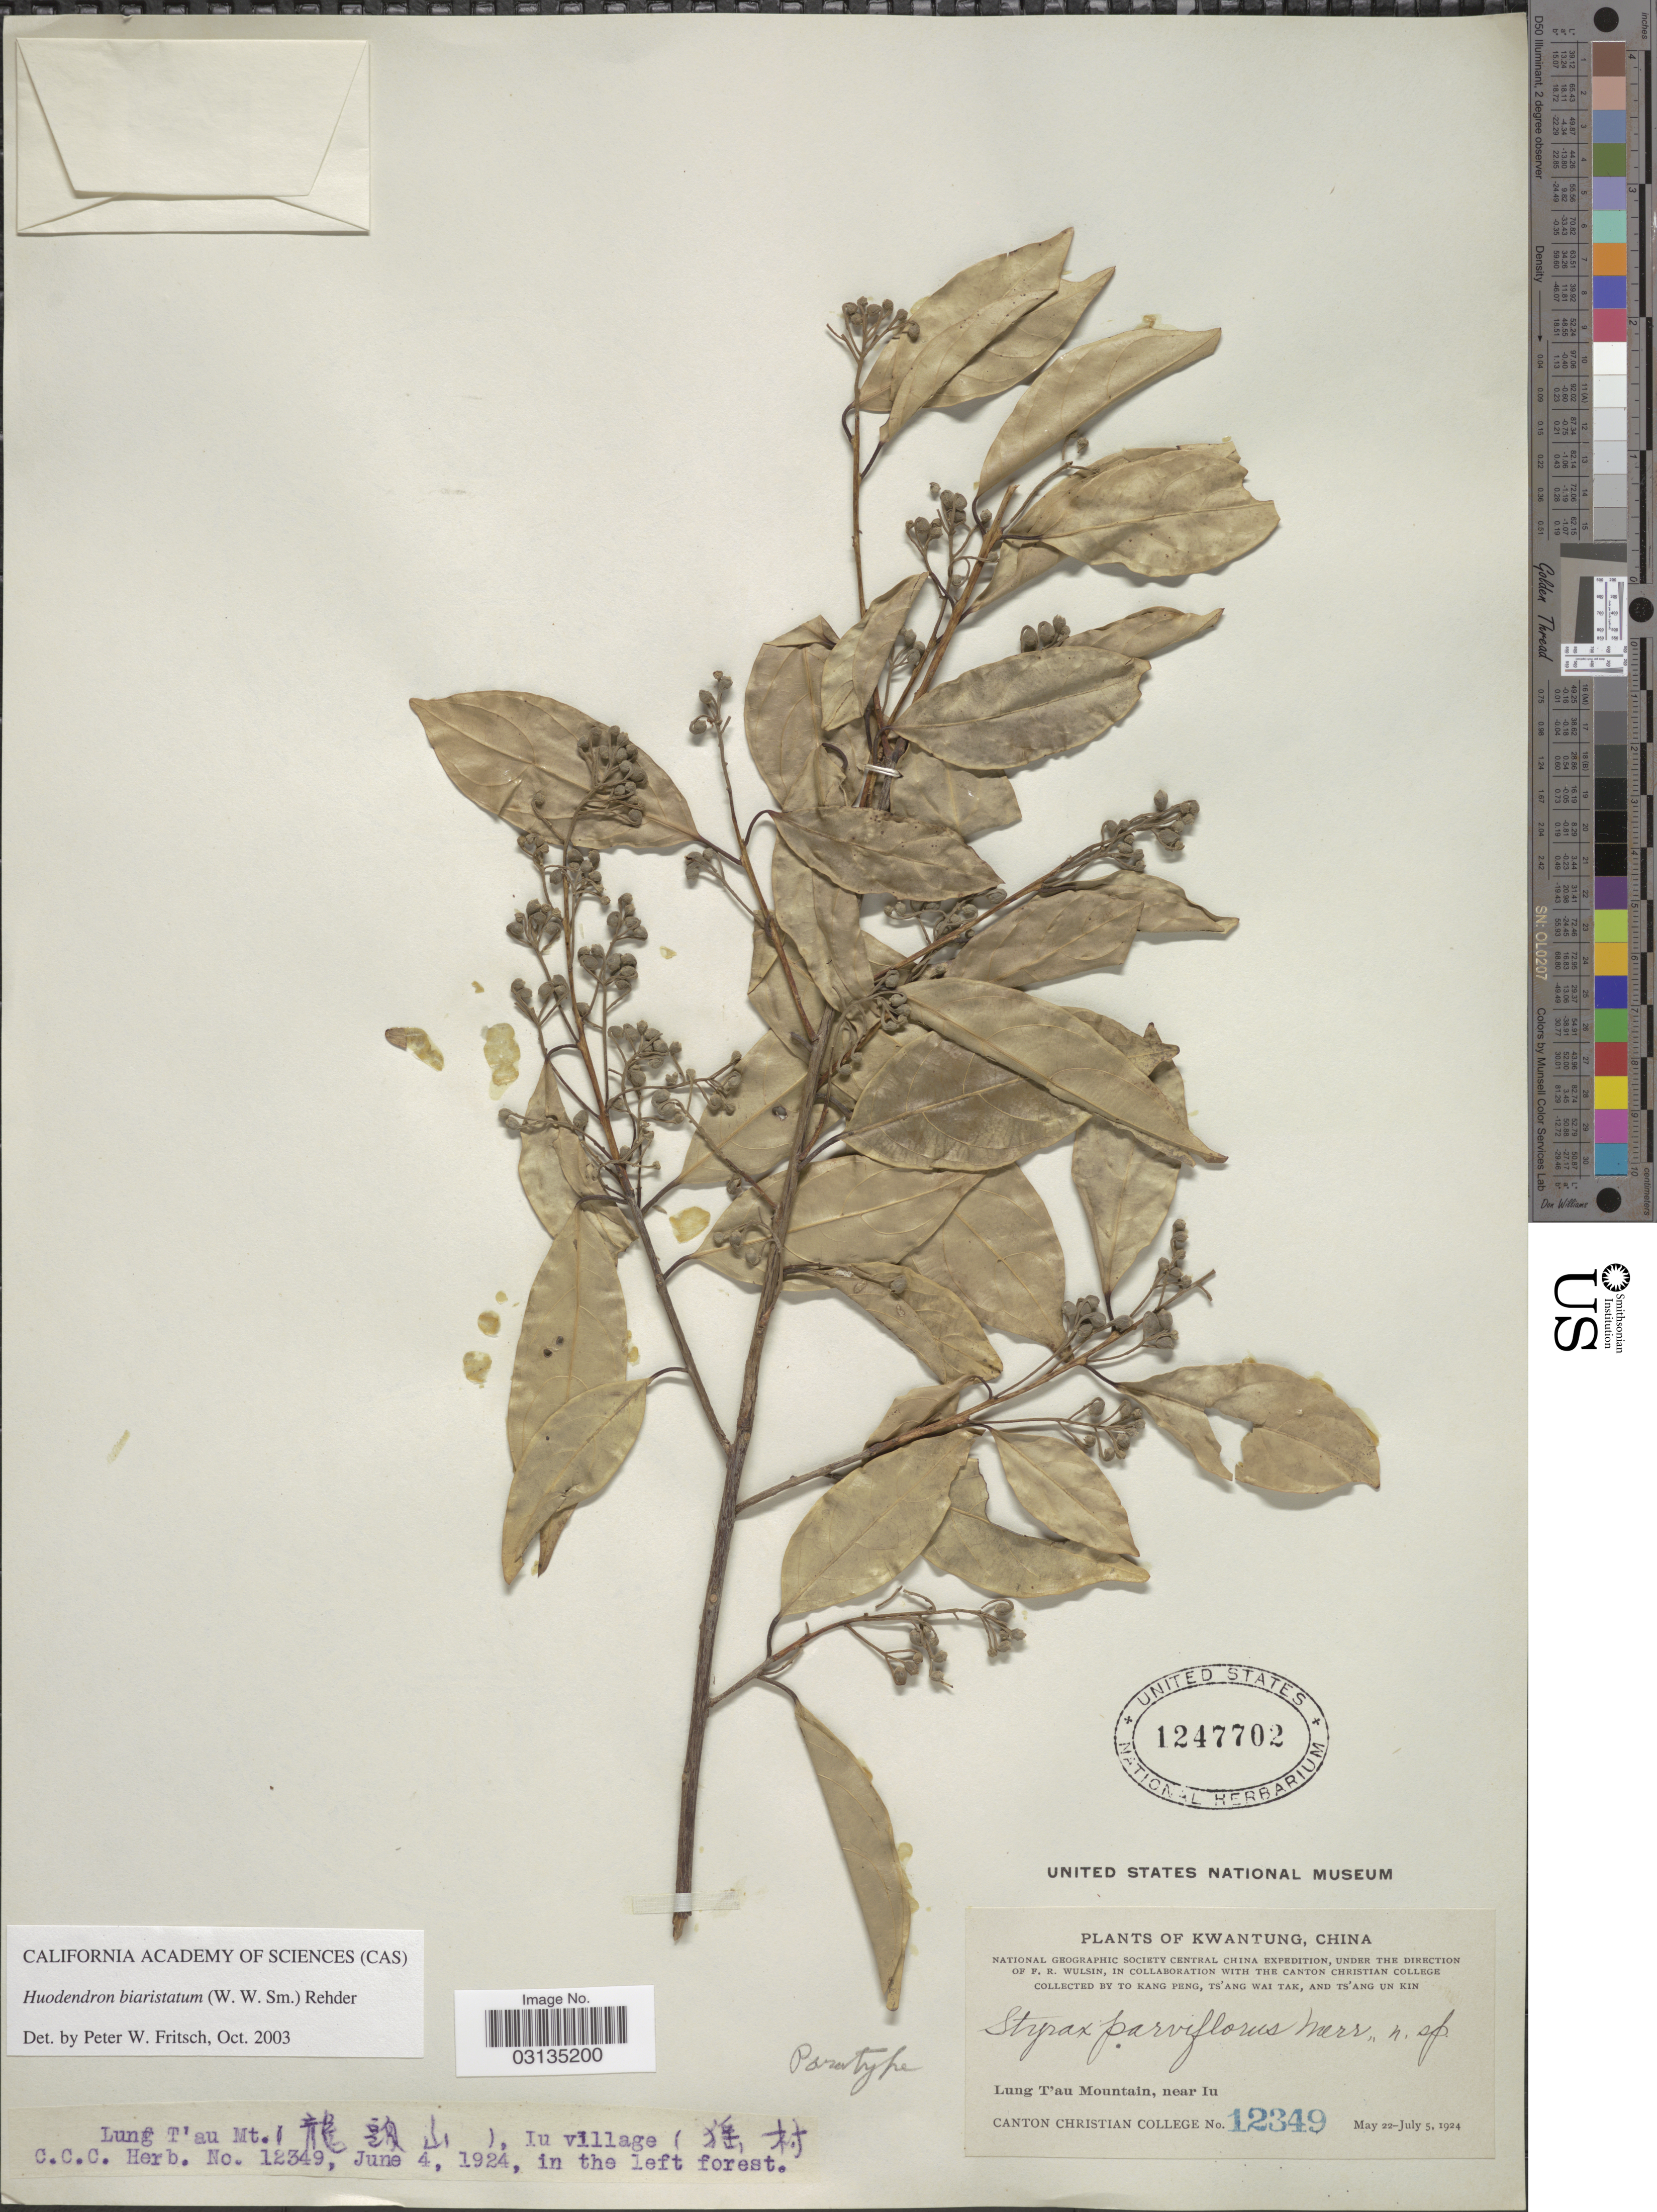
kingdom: Plantae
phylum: Tracheophyta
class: Magnoliopsida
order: Ericales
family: Styracaceae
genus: Huodendron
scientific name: Huodendron biaristatum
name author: (W.W. Sm.) Rehder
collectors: K. Peng, W. T. Tsang & Ts' Ang Un Kin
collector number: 12349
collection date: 1924-06-04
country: China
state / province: Guangdong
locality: Kwantung, Lung T'au Mountain, near Iu.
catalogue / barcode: US 1247702